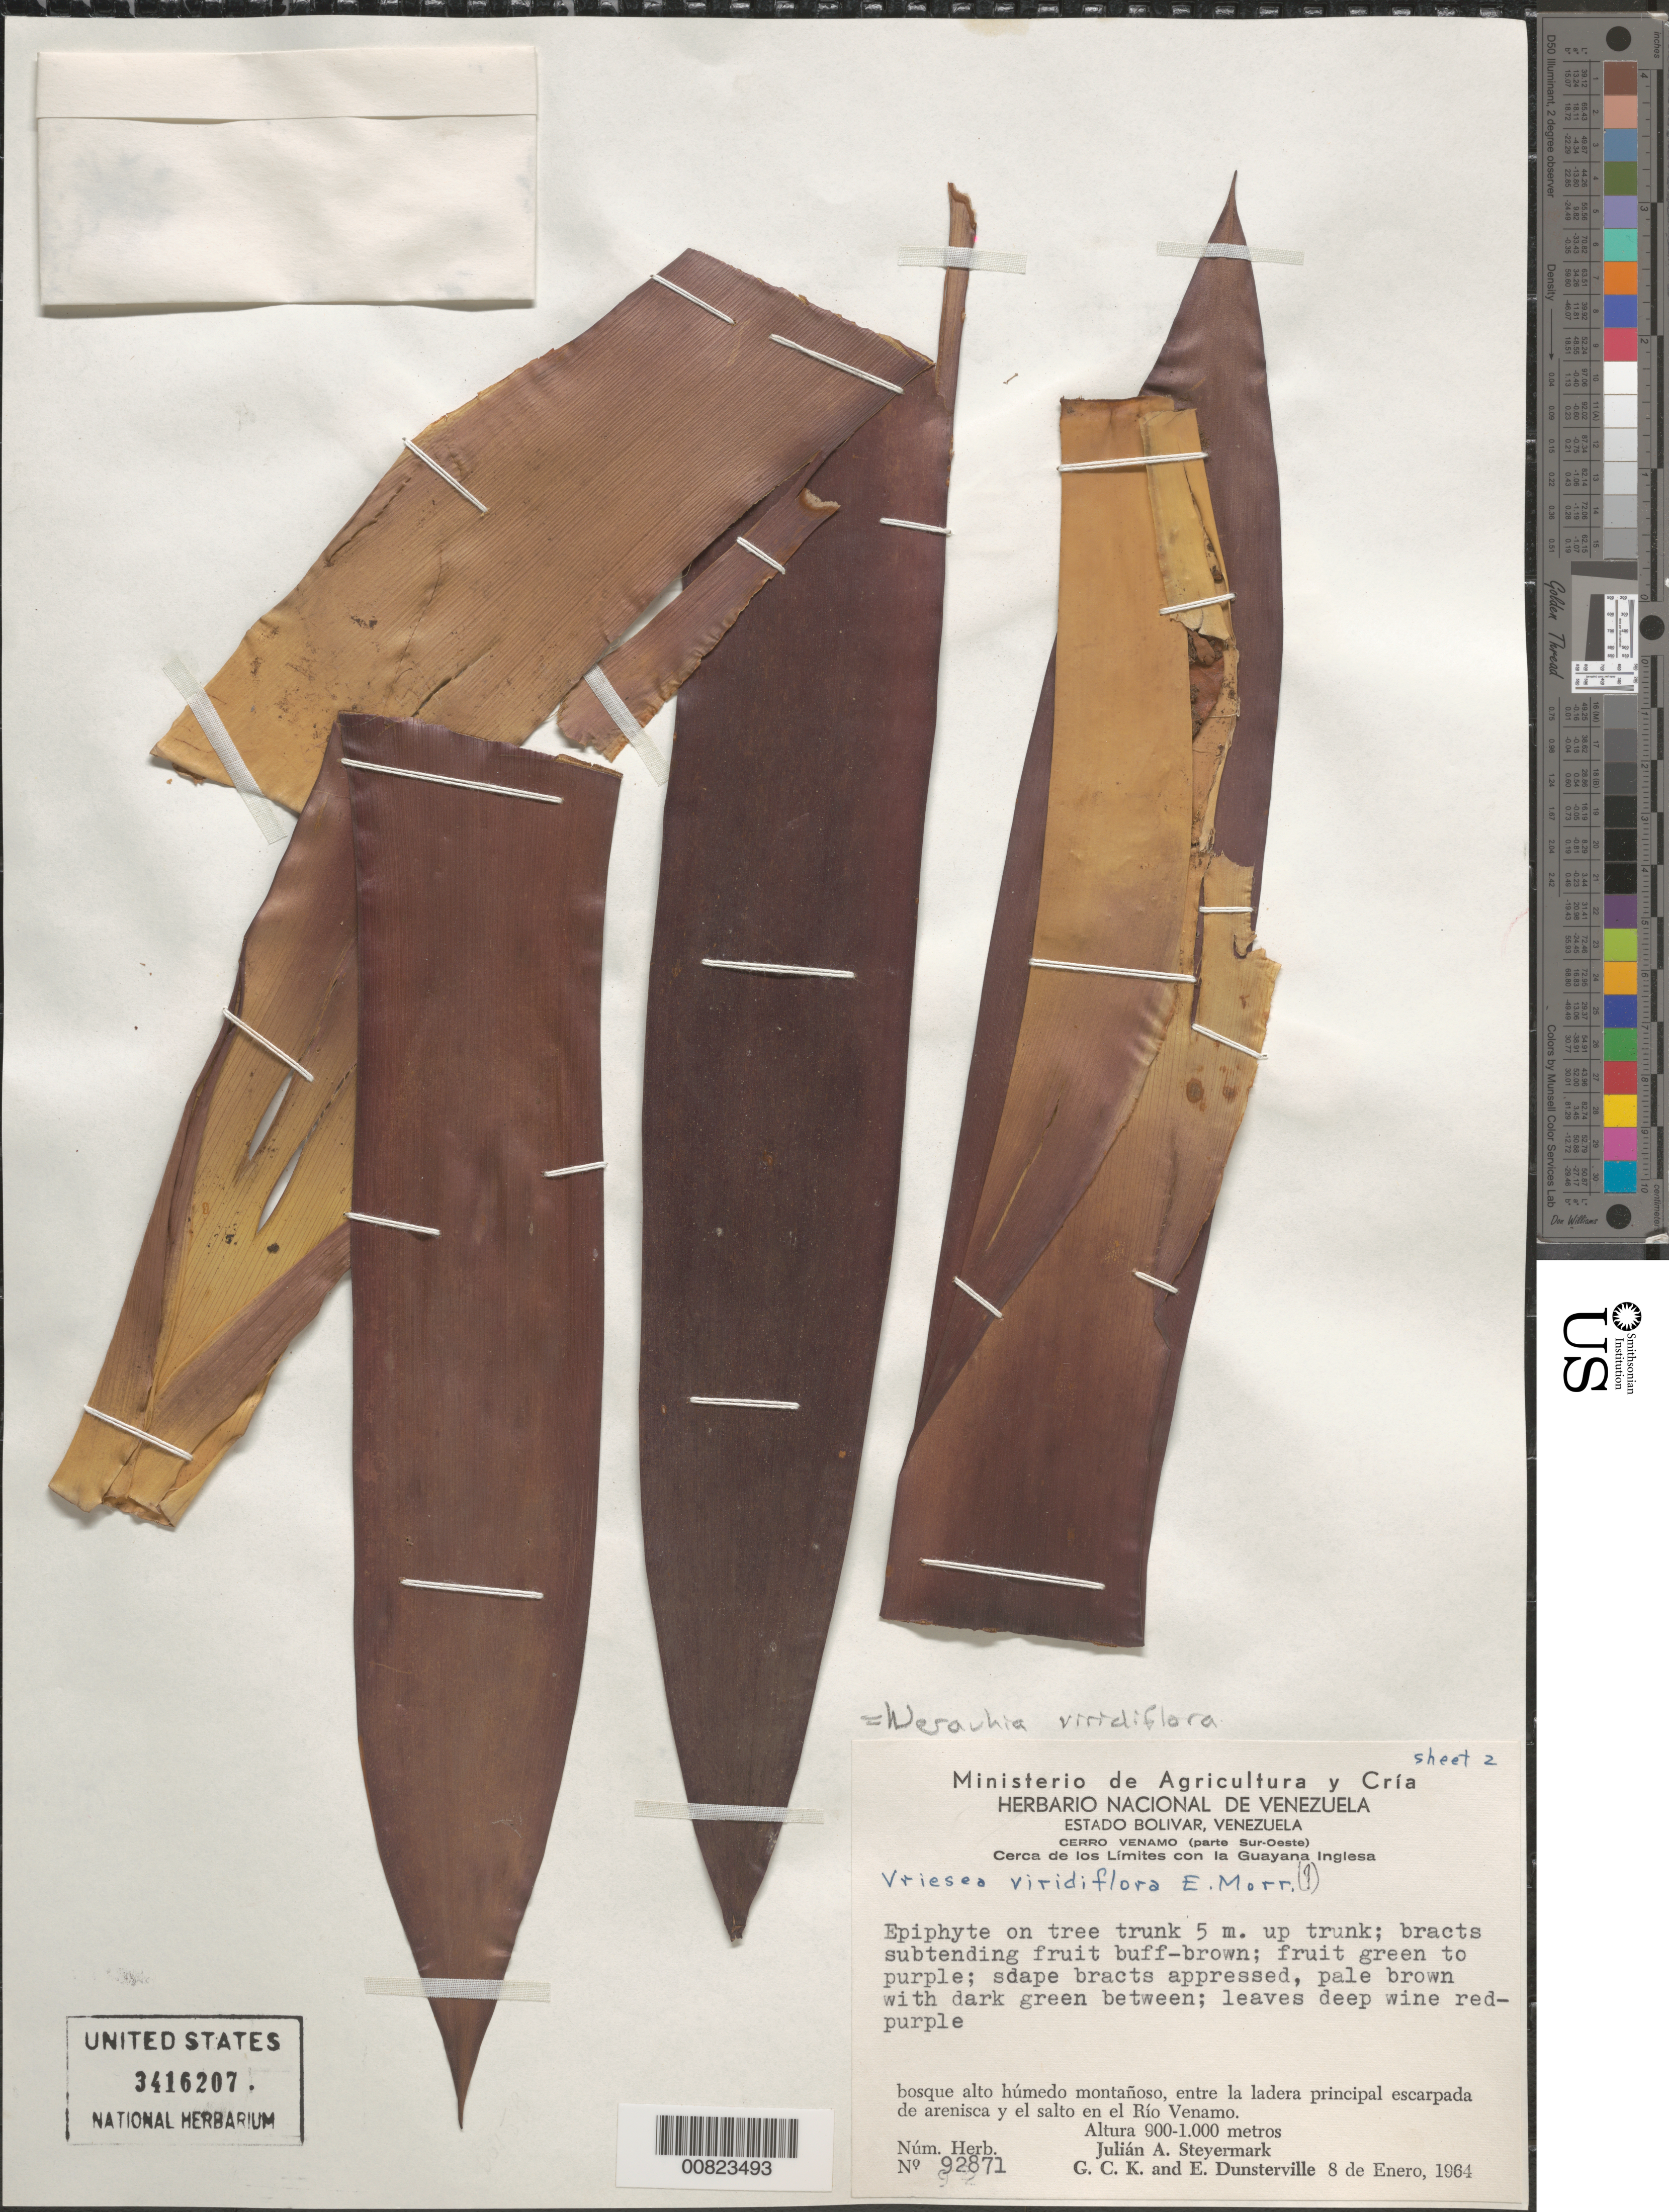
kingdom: Plantae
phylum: Tracheophyta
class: Liliopsida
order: Poales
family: Bromeliaceae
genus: Werauhia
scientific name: Werauhia viridiflora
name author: (Regel) J.R. Grant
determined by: Steyermark, Julian A., (VEN)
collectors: J. Steyermark, G. C. K. Dunsterville & E. Dunsterville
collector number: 92871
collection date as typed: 8-Jan-64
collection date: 1964-01-08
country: Venezuela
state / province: Bolívar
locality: Cerro Venamo, Río Venamo, cerca de los limites con Guayana Inglesa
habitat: Bosque alto húmedo montañoso; entre la ladera principal escarpada de arenisca y el salto en el río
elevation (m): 900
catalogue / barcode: US 3416207